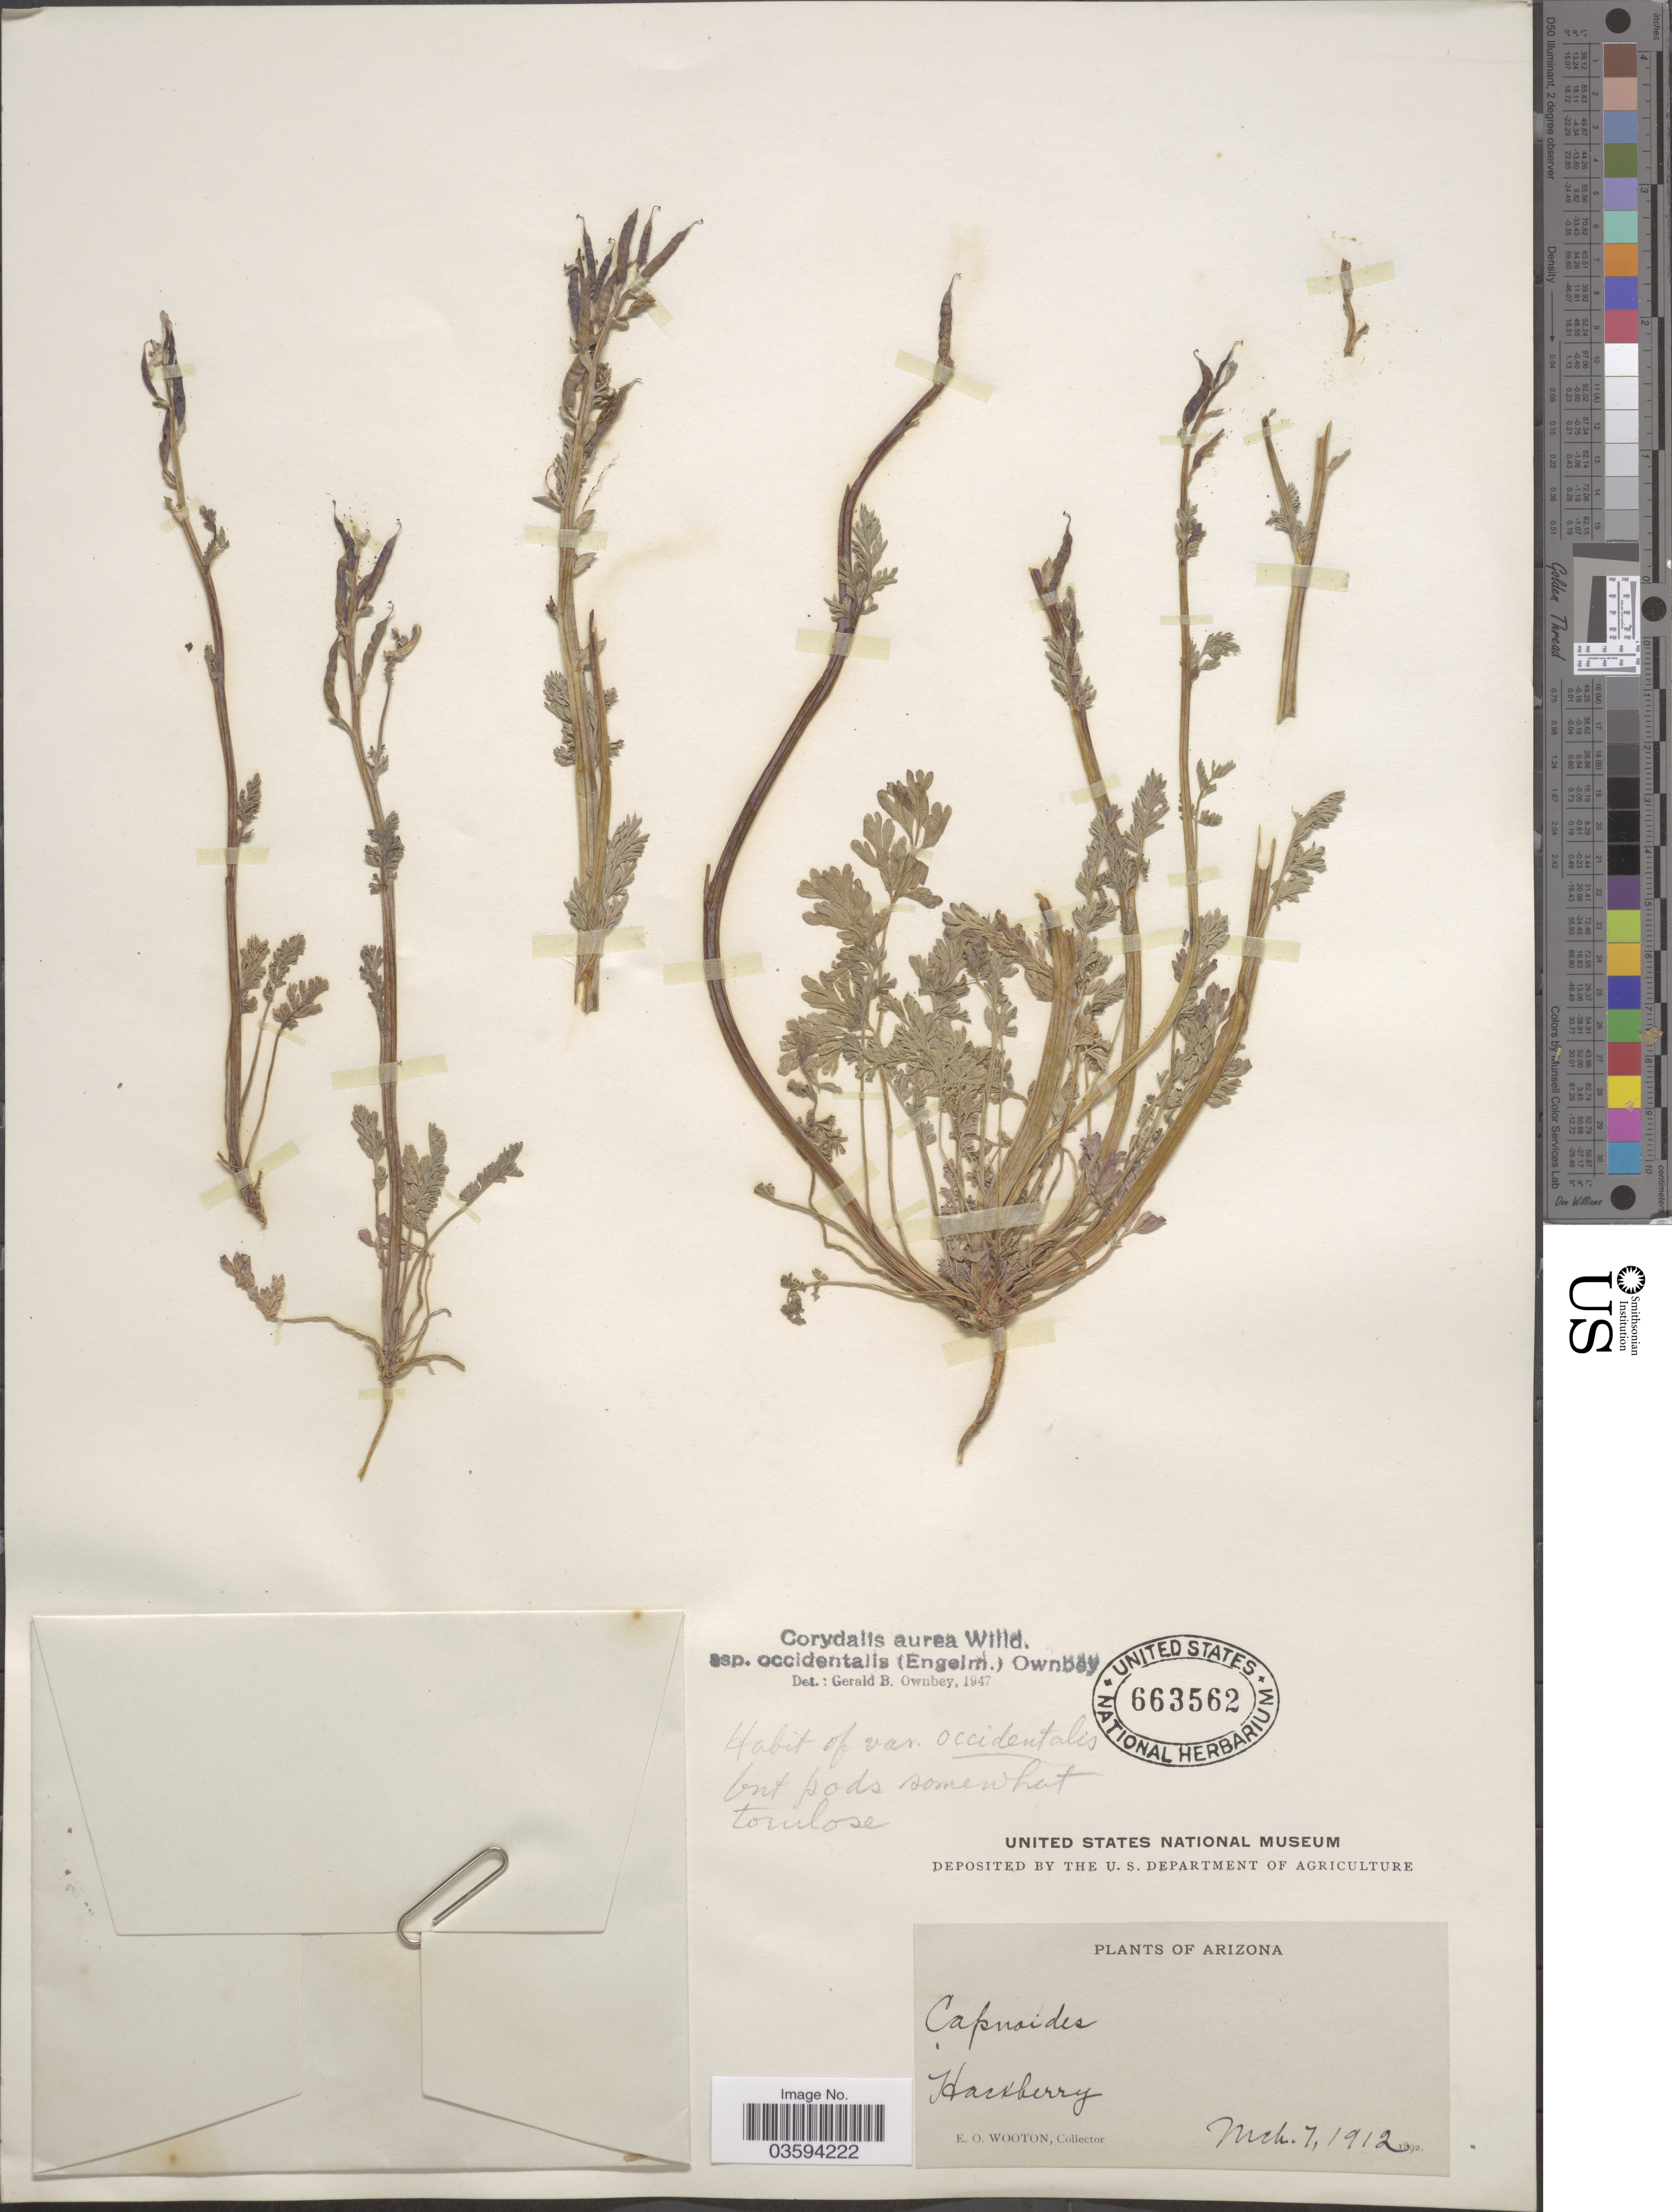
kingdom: Plantae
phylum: Tracheophyta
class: Magnoliopsida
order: Ranunculales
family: Papaveraceae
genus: Corydalis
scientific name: Corydalis aurea subsp. occidentalis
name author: Willd.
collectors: E. O. Wooton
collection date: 1912-03-07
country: United States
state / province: Arizona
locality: Hackberry.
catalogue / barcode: US 663562